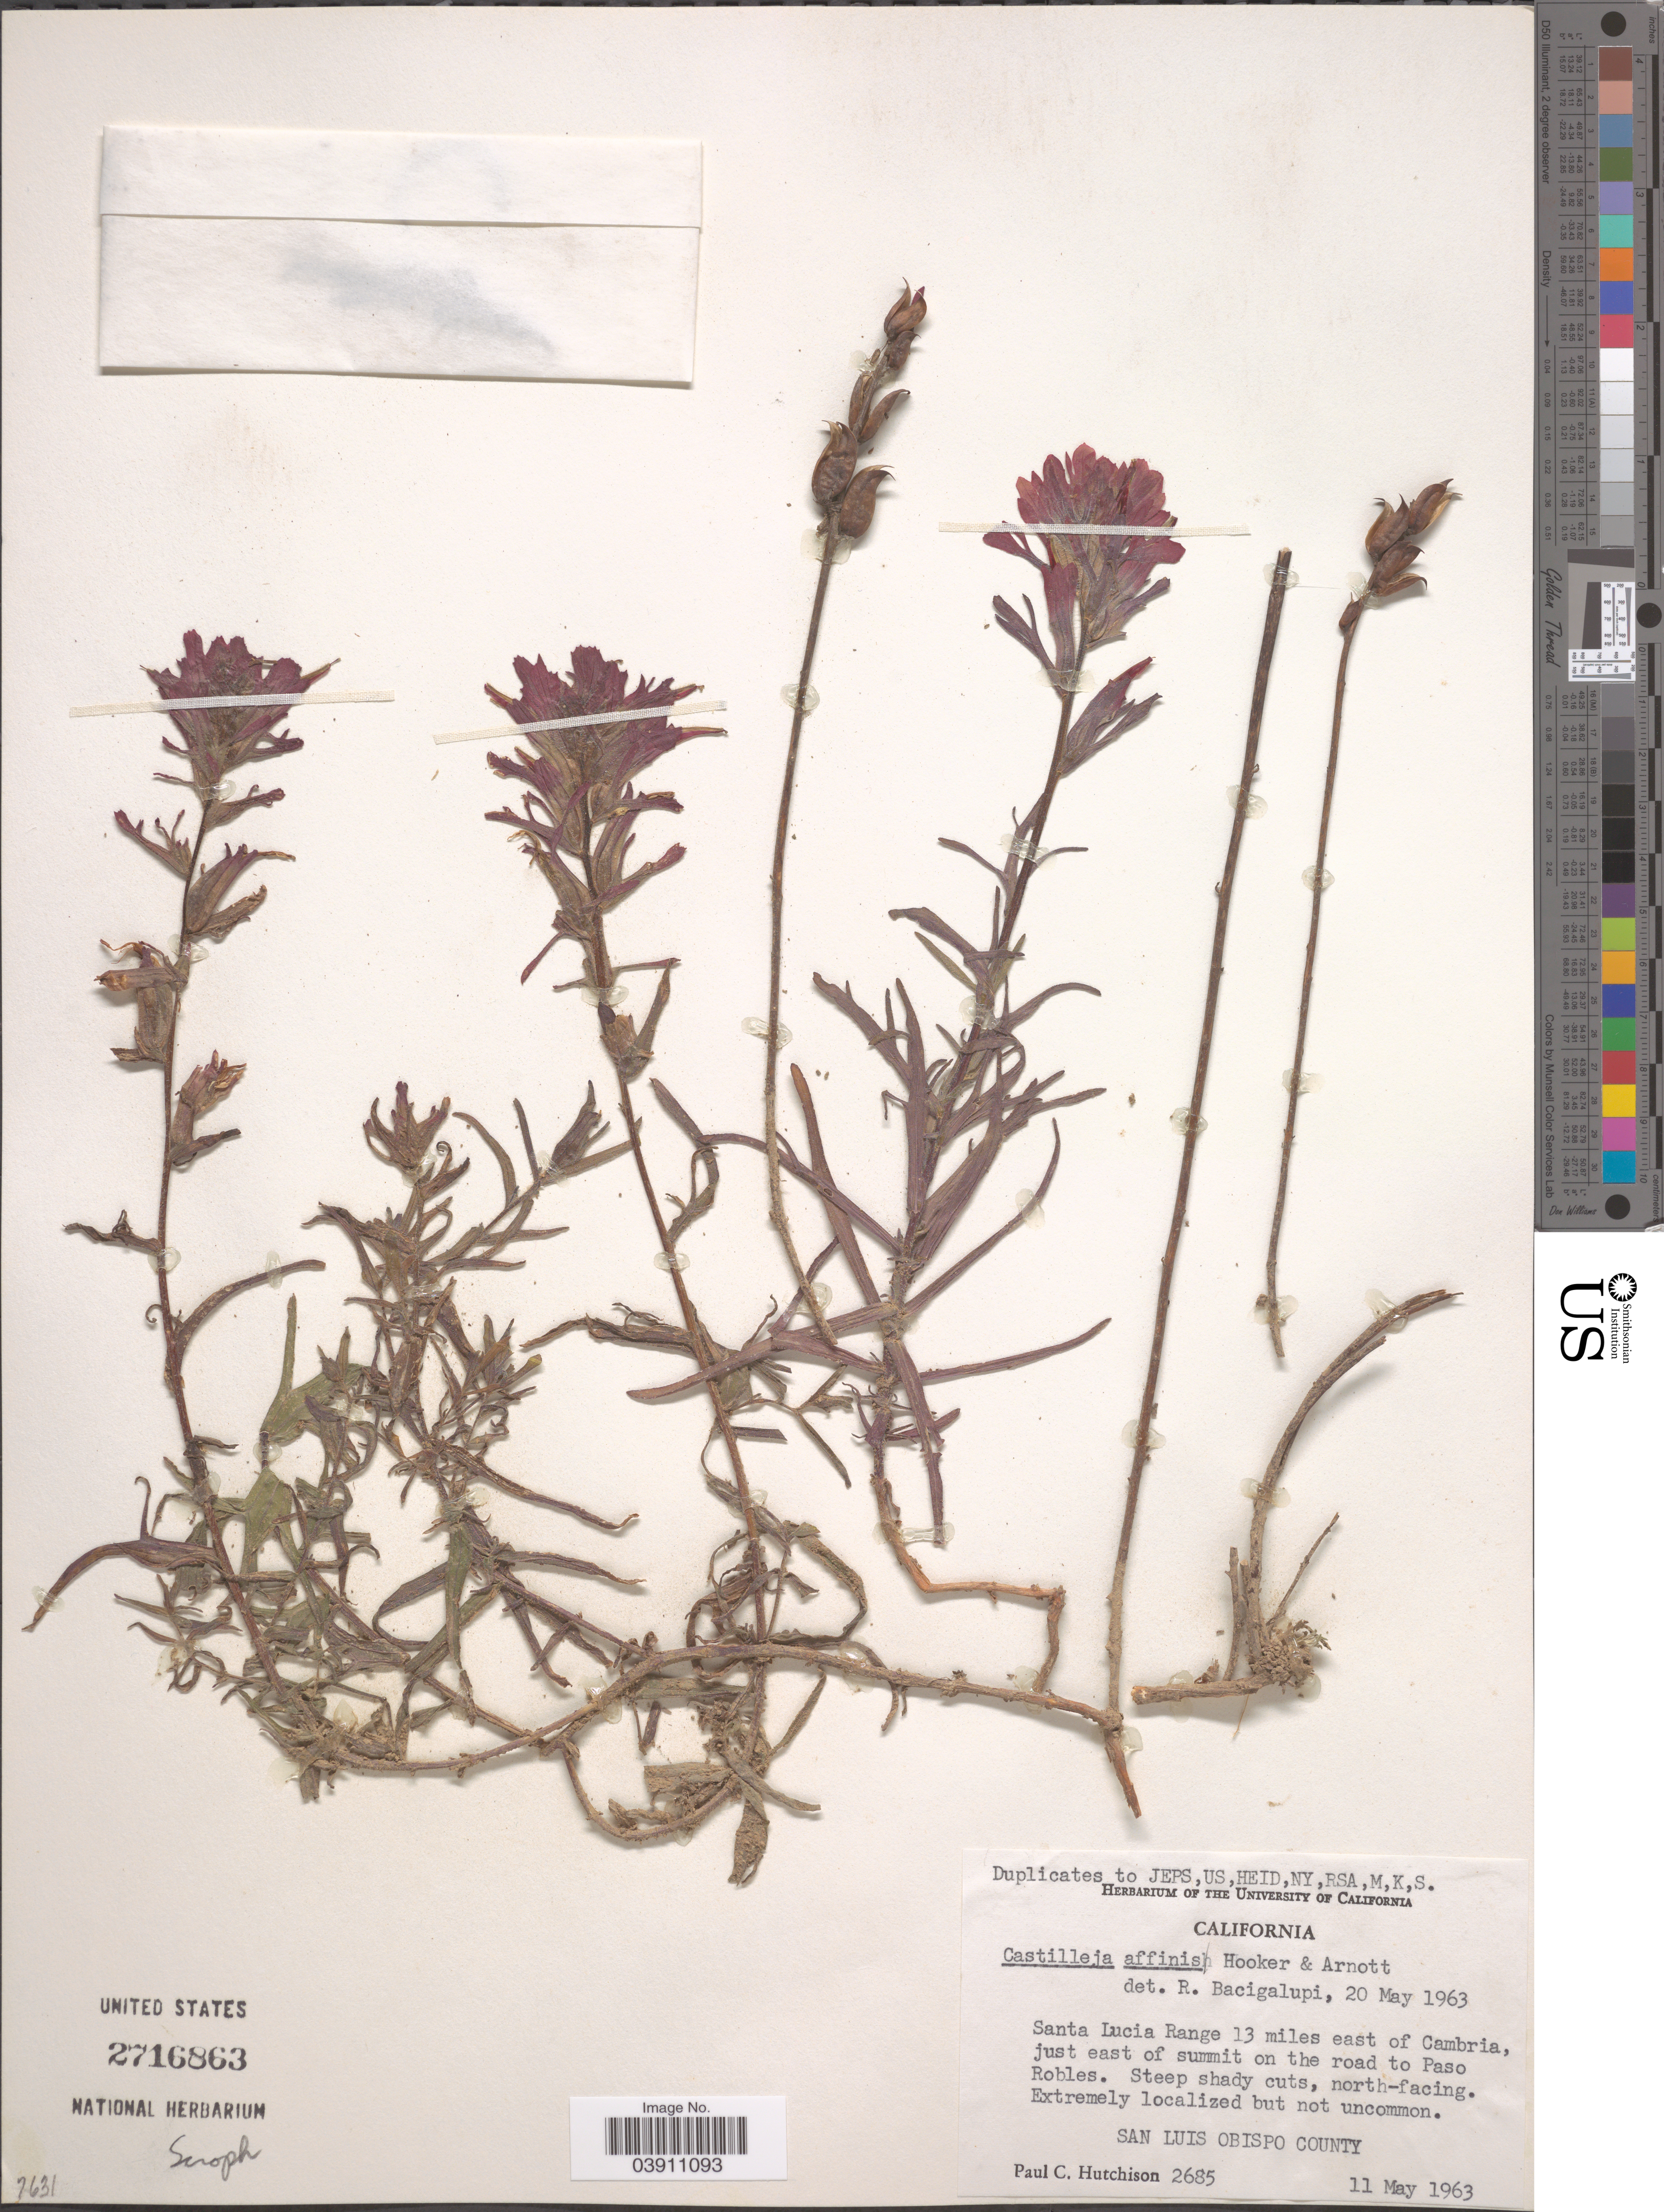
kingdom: Plantae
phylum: Tracheophyta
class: Magnoliopsida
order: Lamiales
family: Orobanchaceae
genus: Castilleja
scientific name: Castilleja affinis subsp. neglecta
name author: (Zeile) T.I. Chuang & Heckard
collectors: P. C. Hutchison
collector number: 2685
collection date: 1963-05-11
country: United States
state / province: California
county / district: San Luis Obispo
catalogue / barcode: US 2716863